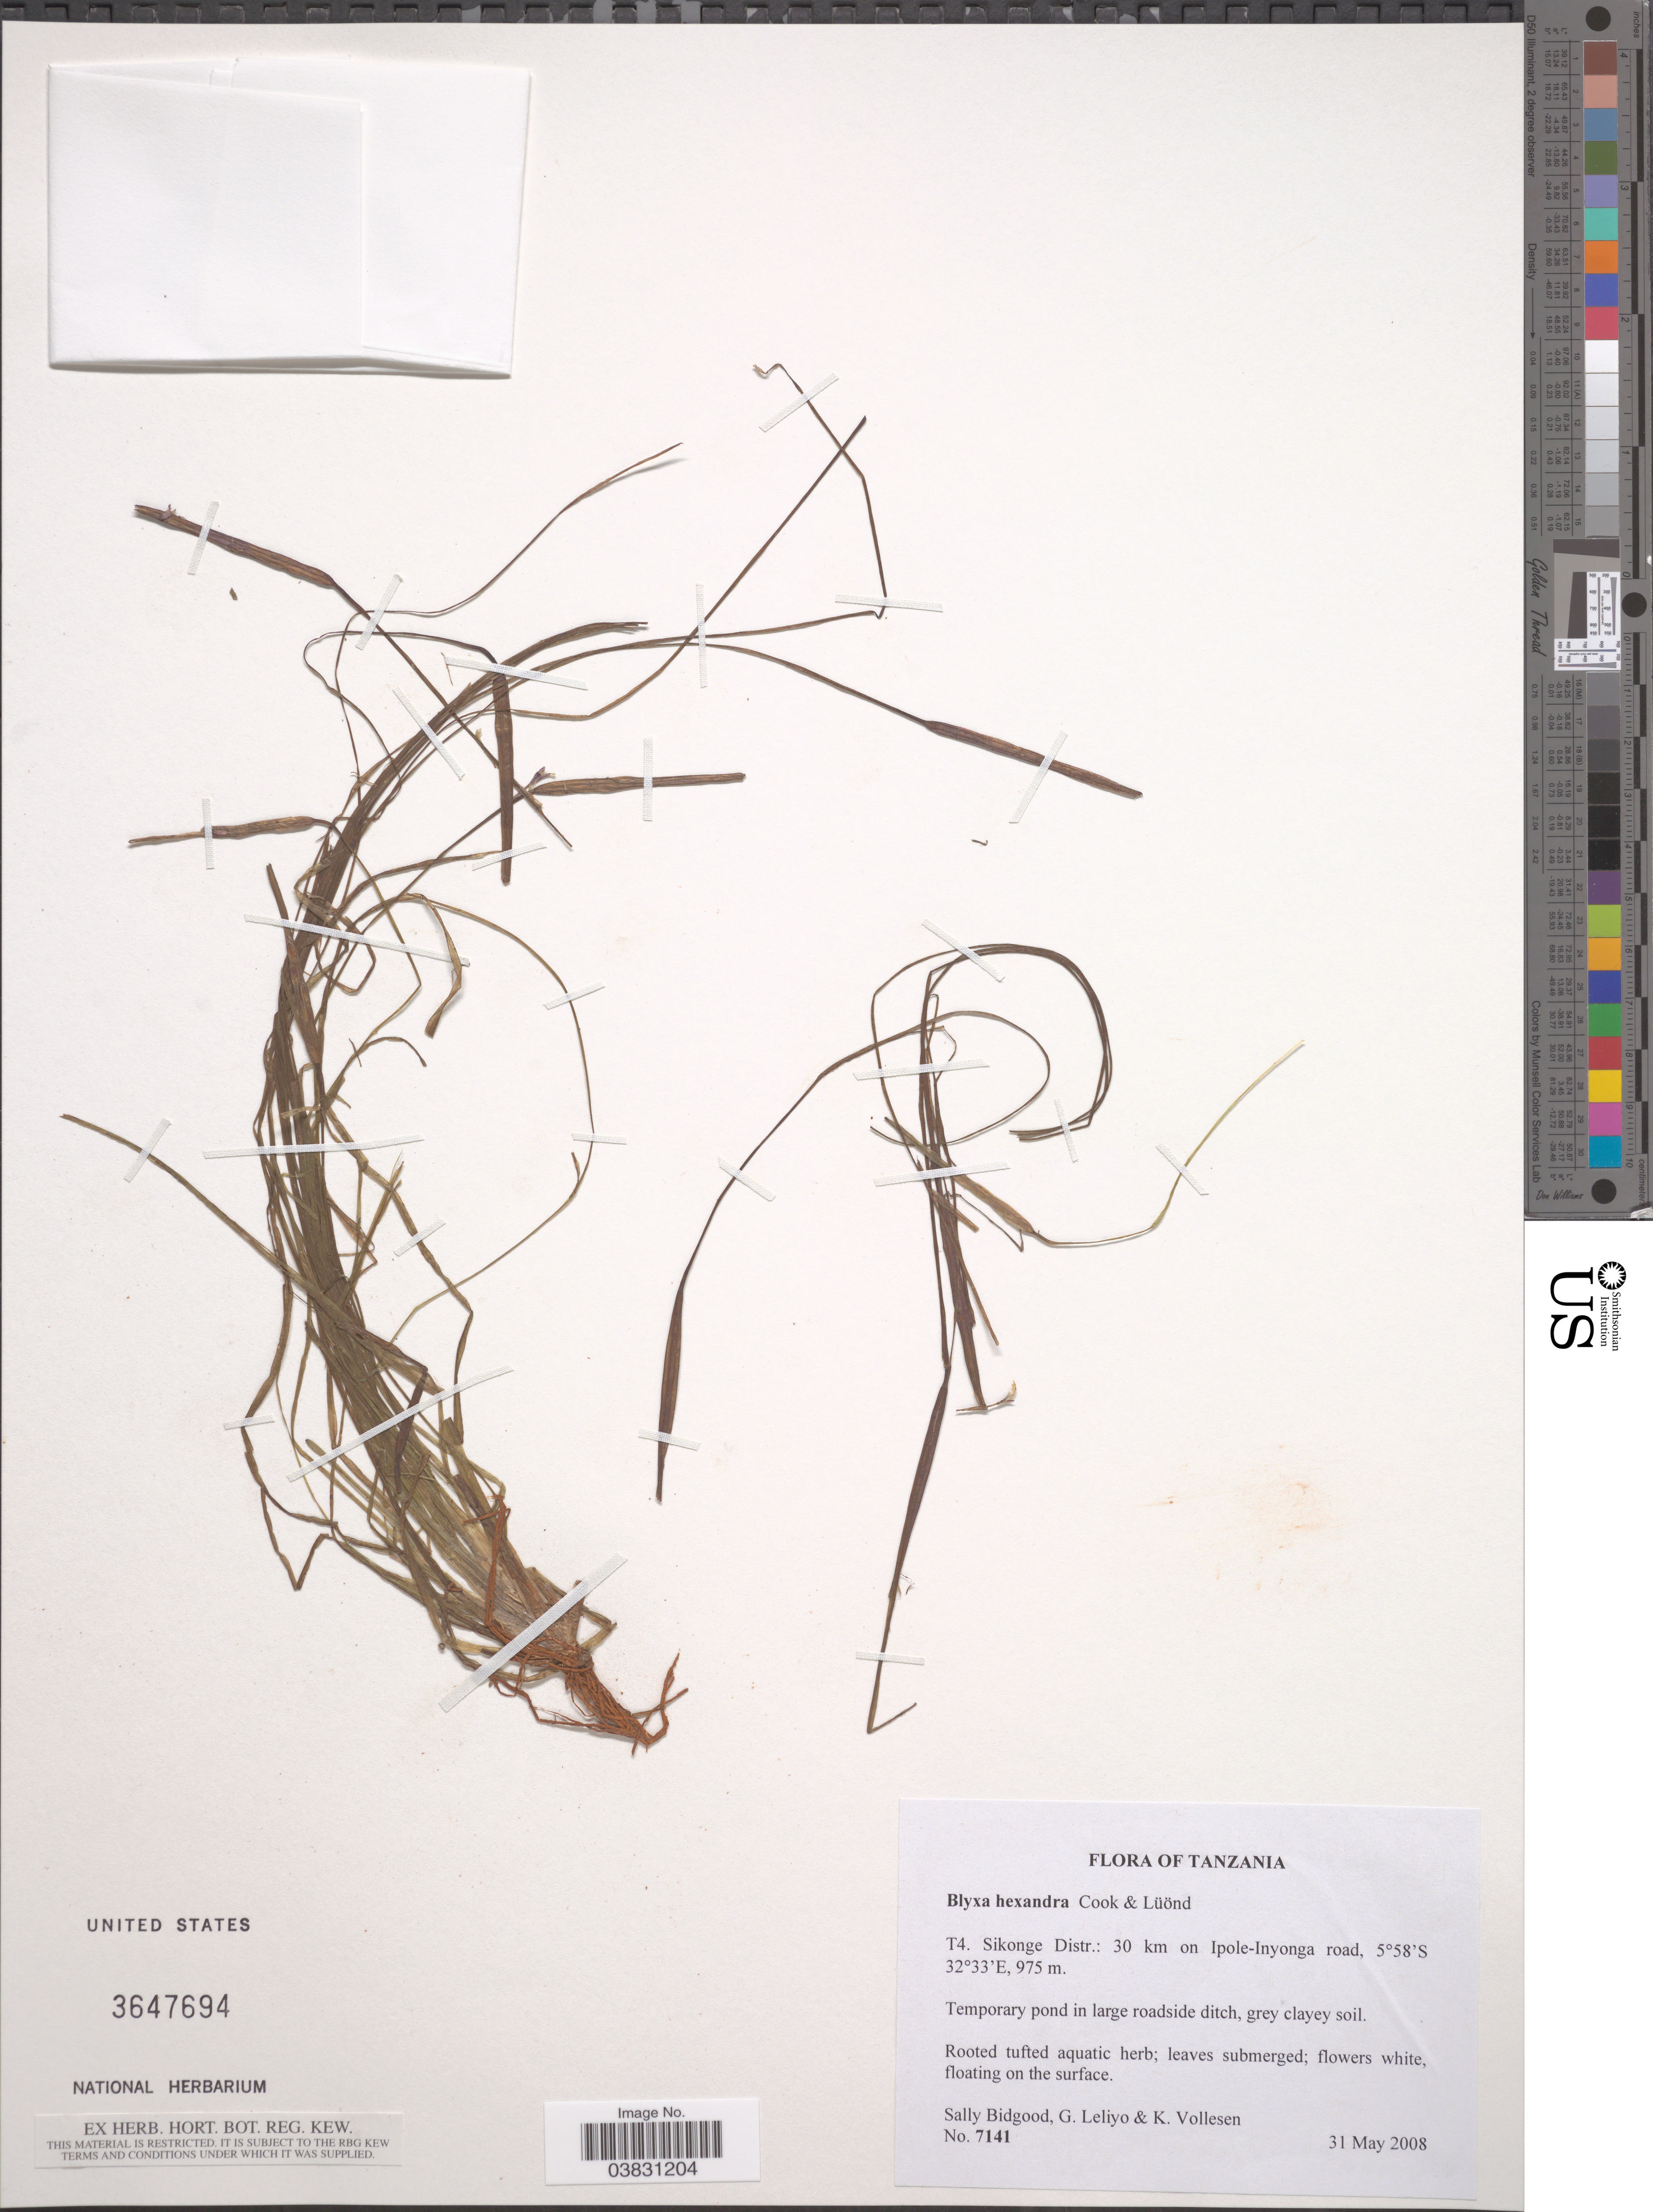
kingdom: Plantae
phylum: Tracheophyta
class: Liliopsida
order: Alismatales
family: Hydrocharitaceae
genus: Blyxa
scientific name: Blyxa hexandra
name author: C.D.K. Cook & Lüönd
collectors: S. Bidgood, G. Leliyo & K. Vollesen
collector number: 7141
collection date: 2008-05-31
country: Tanzania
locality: T4. Sikong Distr.: 30 km on Ipole-Inyonga road.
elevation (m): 975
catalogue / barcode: US 3647694